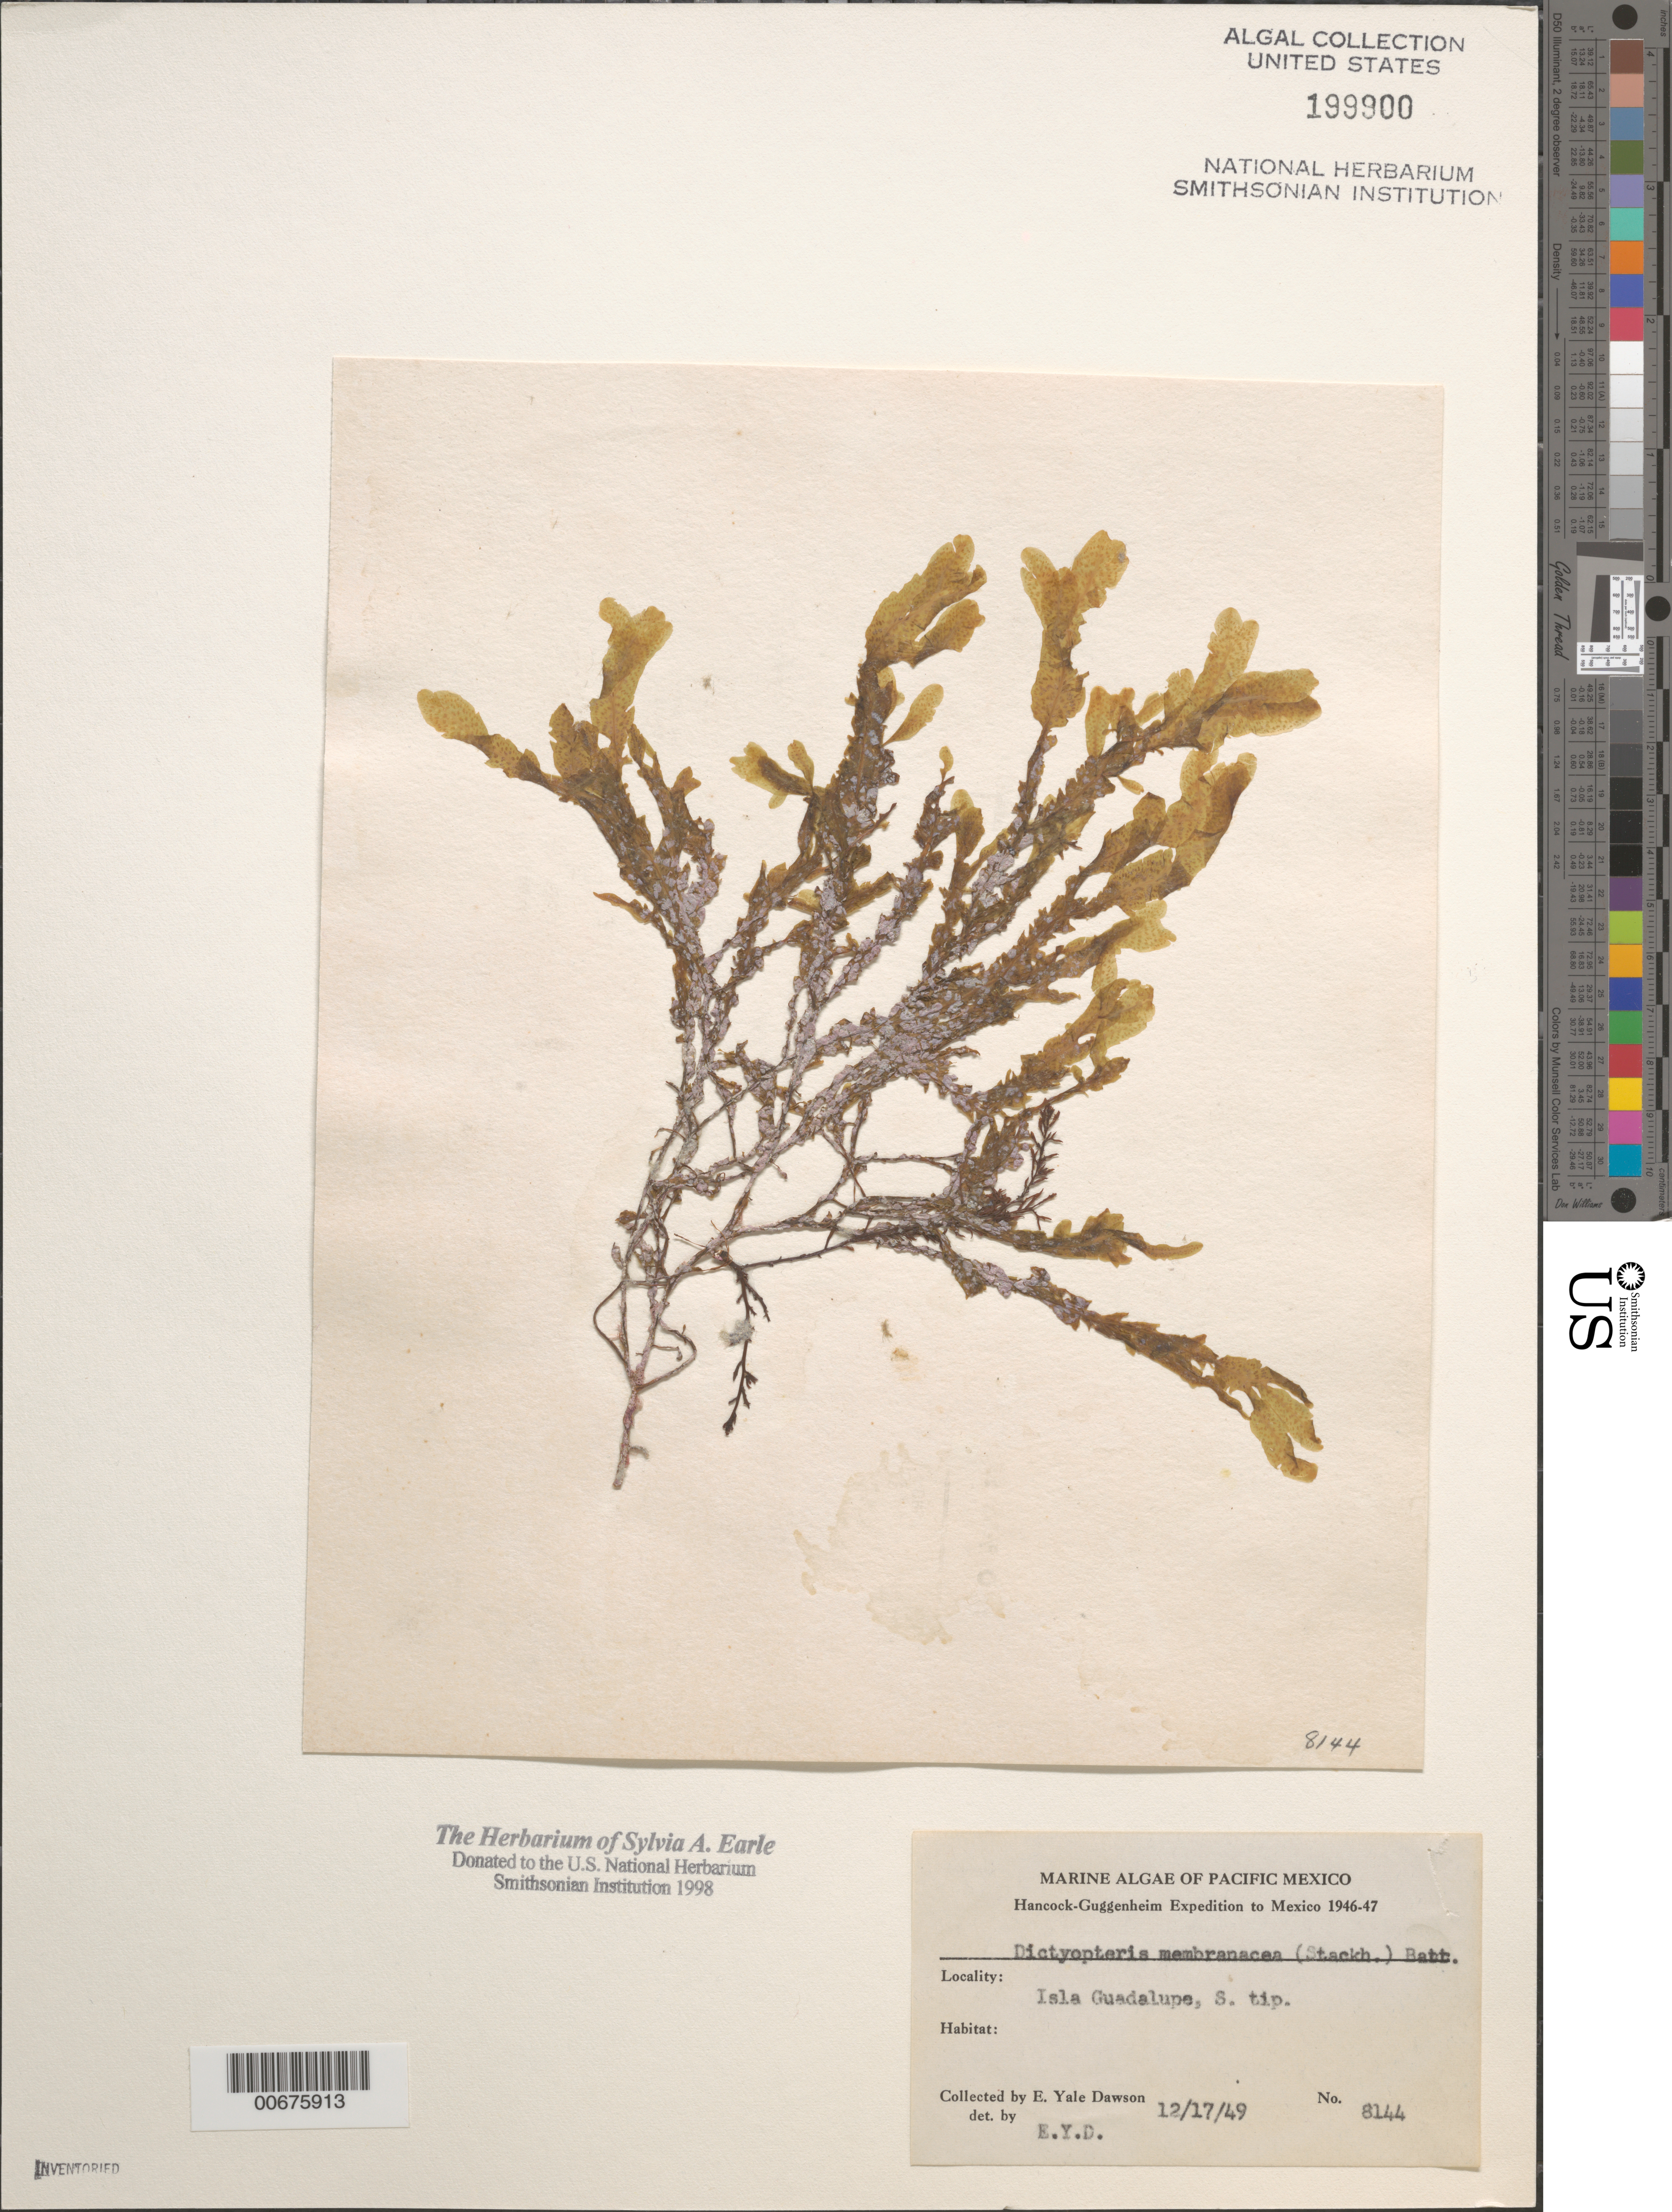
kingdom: Chromista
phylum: Ochrophyta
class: Phaeophyceae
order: Dictyotales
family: Dictyotaceae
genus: Dictyopteris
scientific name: Dictyopteris polypodioides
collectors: E. Y. Dawson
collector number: EYD 8144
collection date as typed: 17 December 1949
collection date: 1949-12-17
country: Mexico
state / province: Baja California Norte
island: Isla Guadalupe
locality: southern tip, Guadalupe island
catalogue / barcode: US 199900